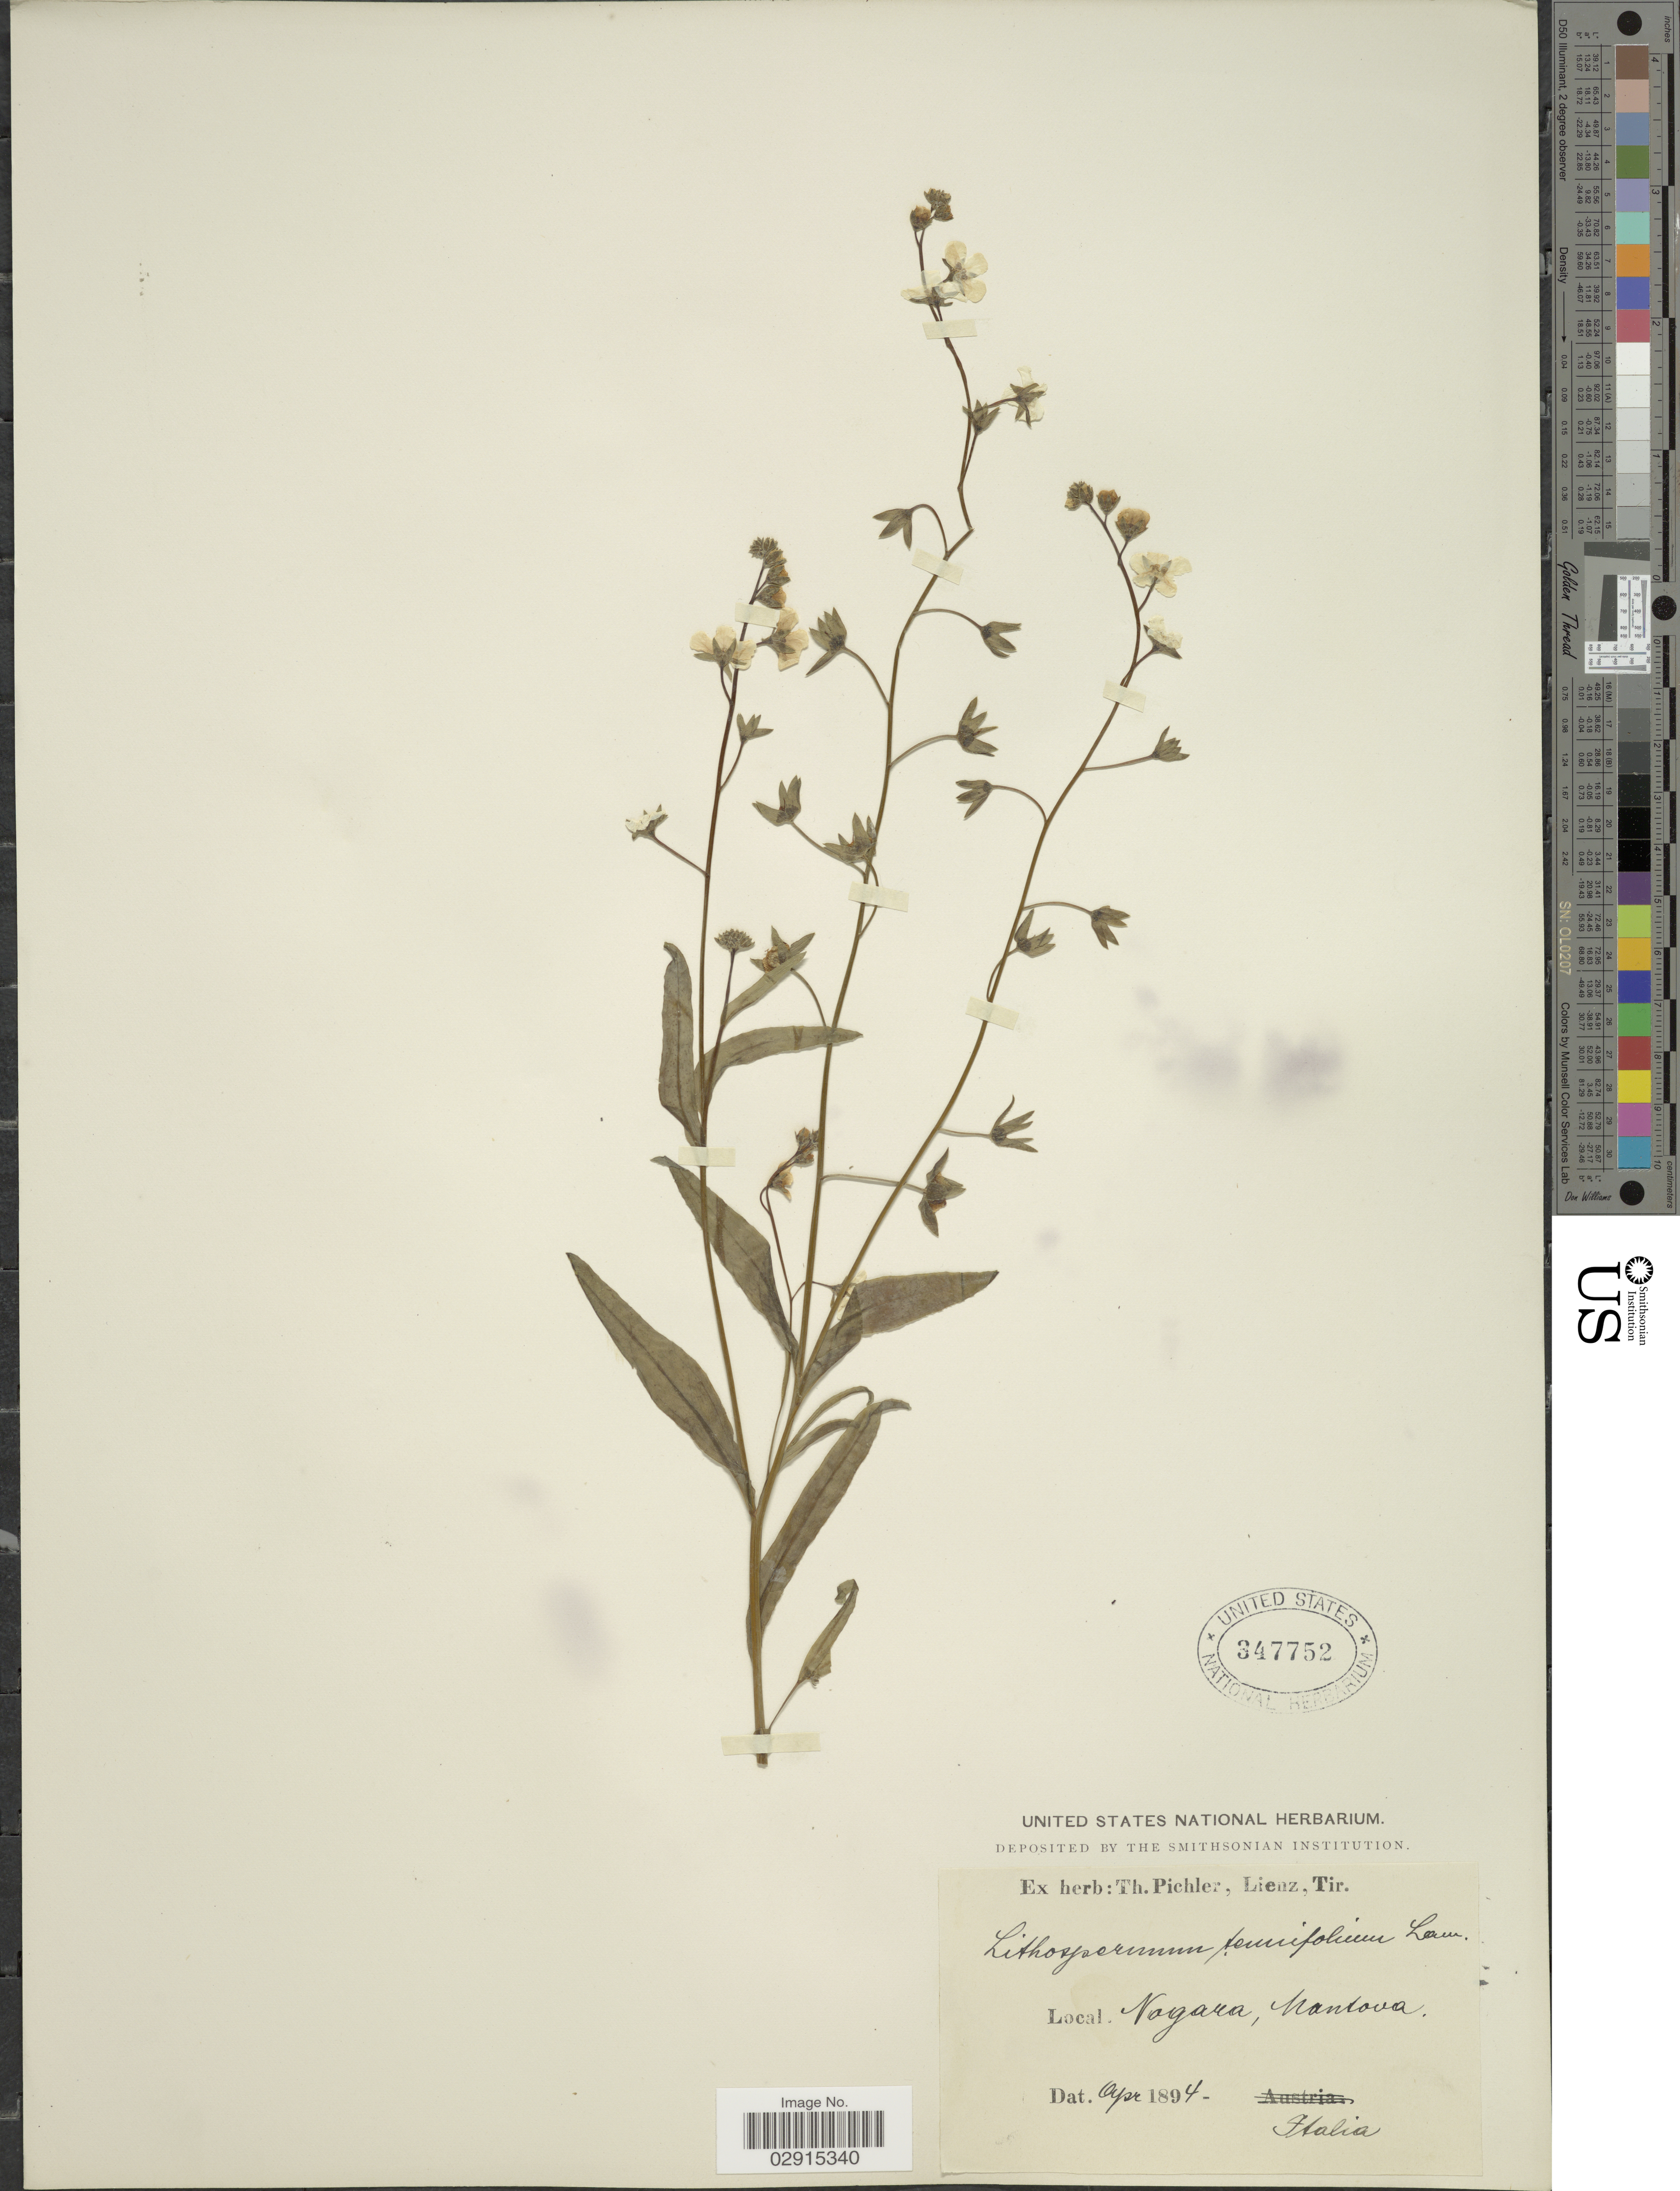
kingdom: Plantae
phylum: Tracheophyta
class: Magnoliopsida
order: Boraginales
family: Boraginaceae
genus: Lithospermum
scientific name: Lithospermum tenuiflorum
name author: L. f.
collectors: ex herb. T. Pichler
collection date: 1894-04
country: Italy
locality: Nogara, Nantova.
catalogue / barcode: US 347752